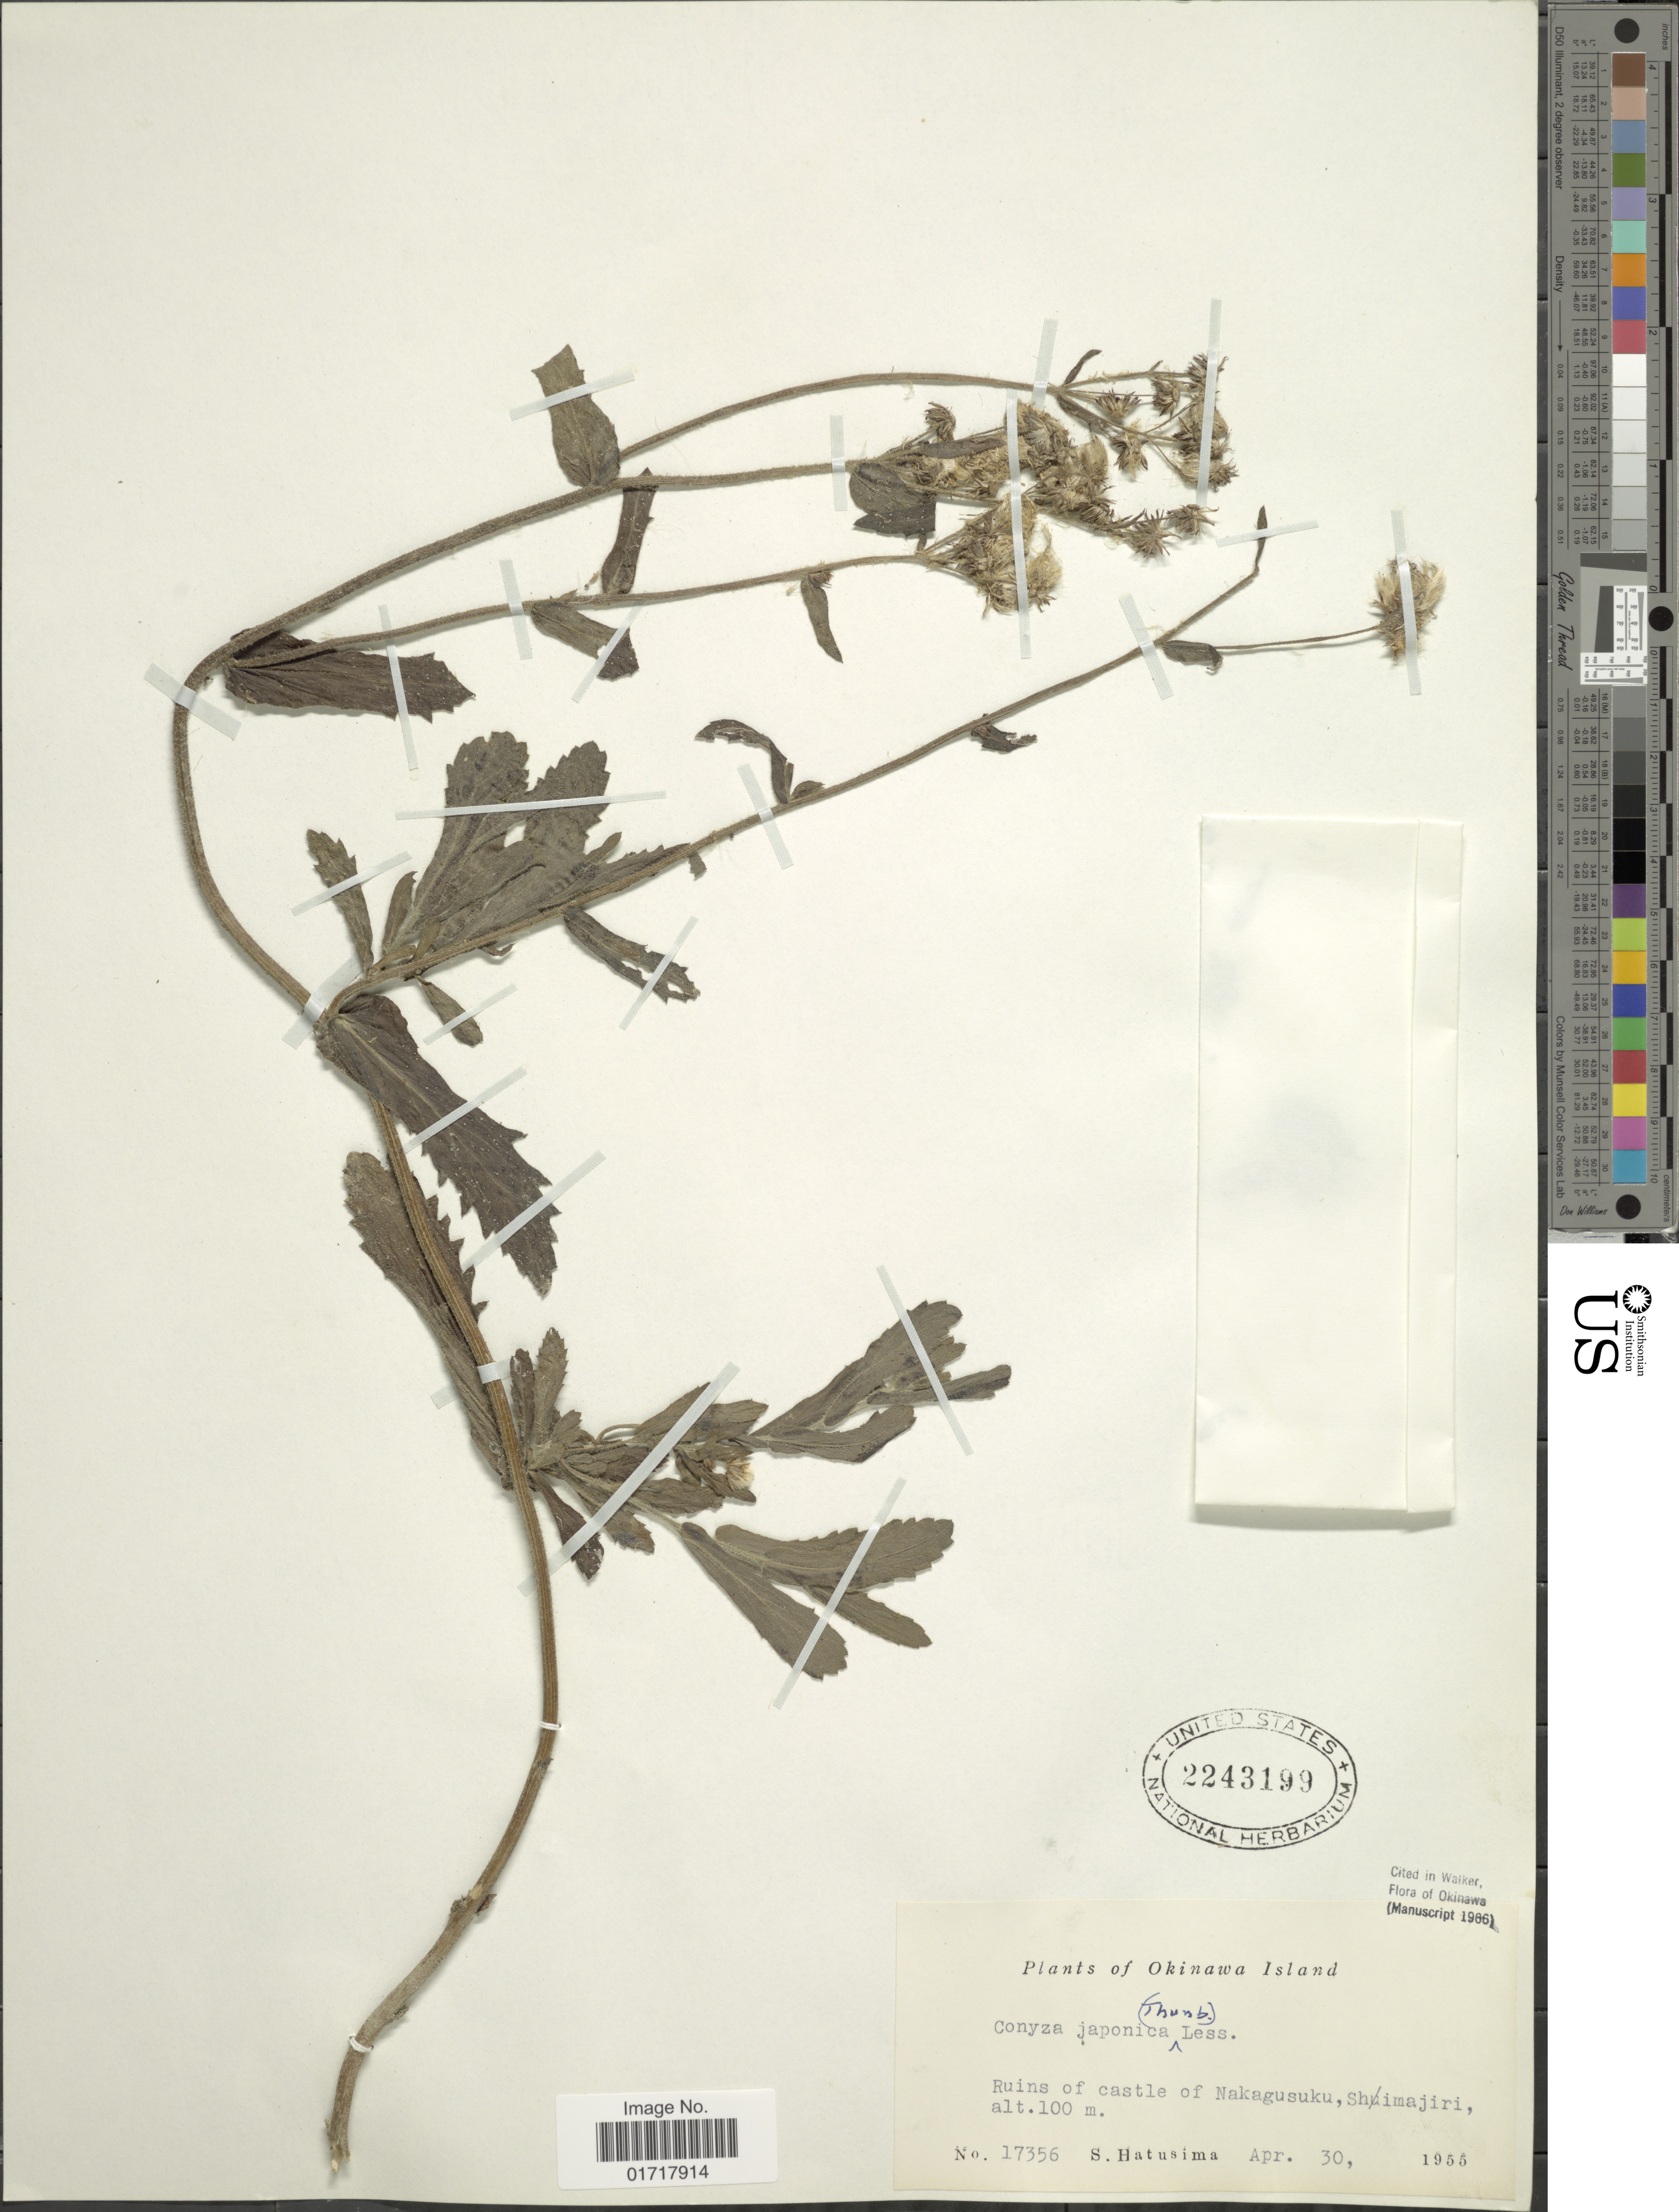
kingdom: Plantae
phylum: Tracheophyta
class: Magnoliopsida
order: Asterales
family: Asteraceae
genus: Conyza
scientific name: Conyza japonica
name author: (Thunb.) Less.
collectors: S. Hatushima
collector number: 17356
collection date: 1955-04-30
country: Japan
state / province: Okinawa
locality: Ruins of castle of Nakagusuku, Shimajiri.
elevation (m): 100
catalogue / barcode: US 2243199